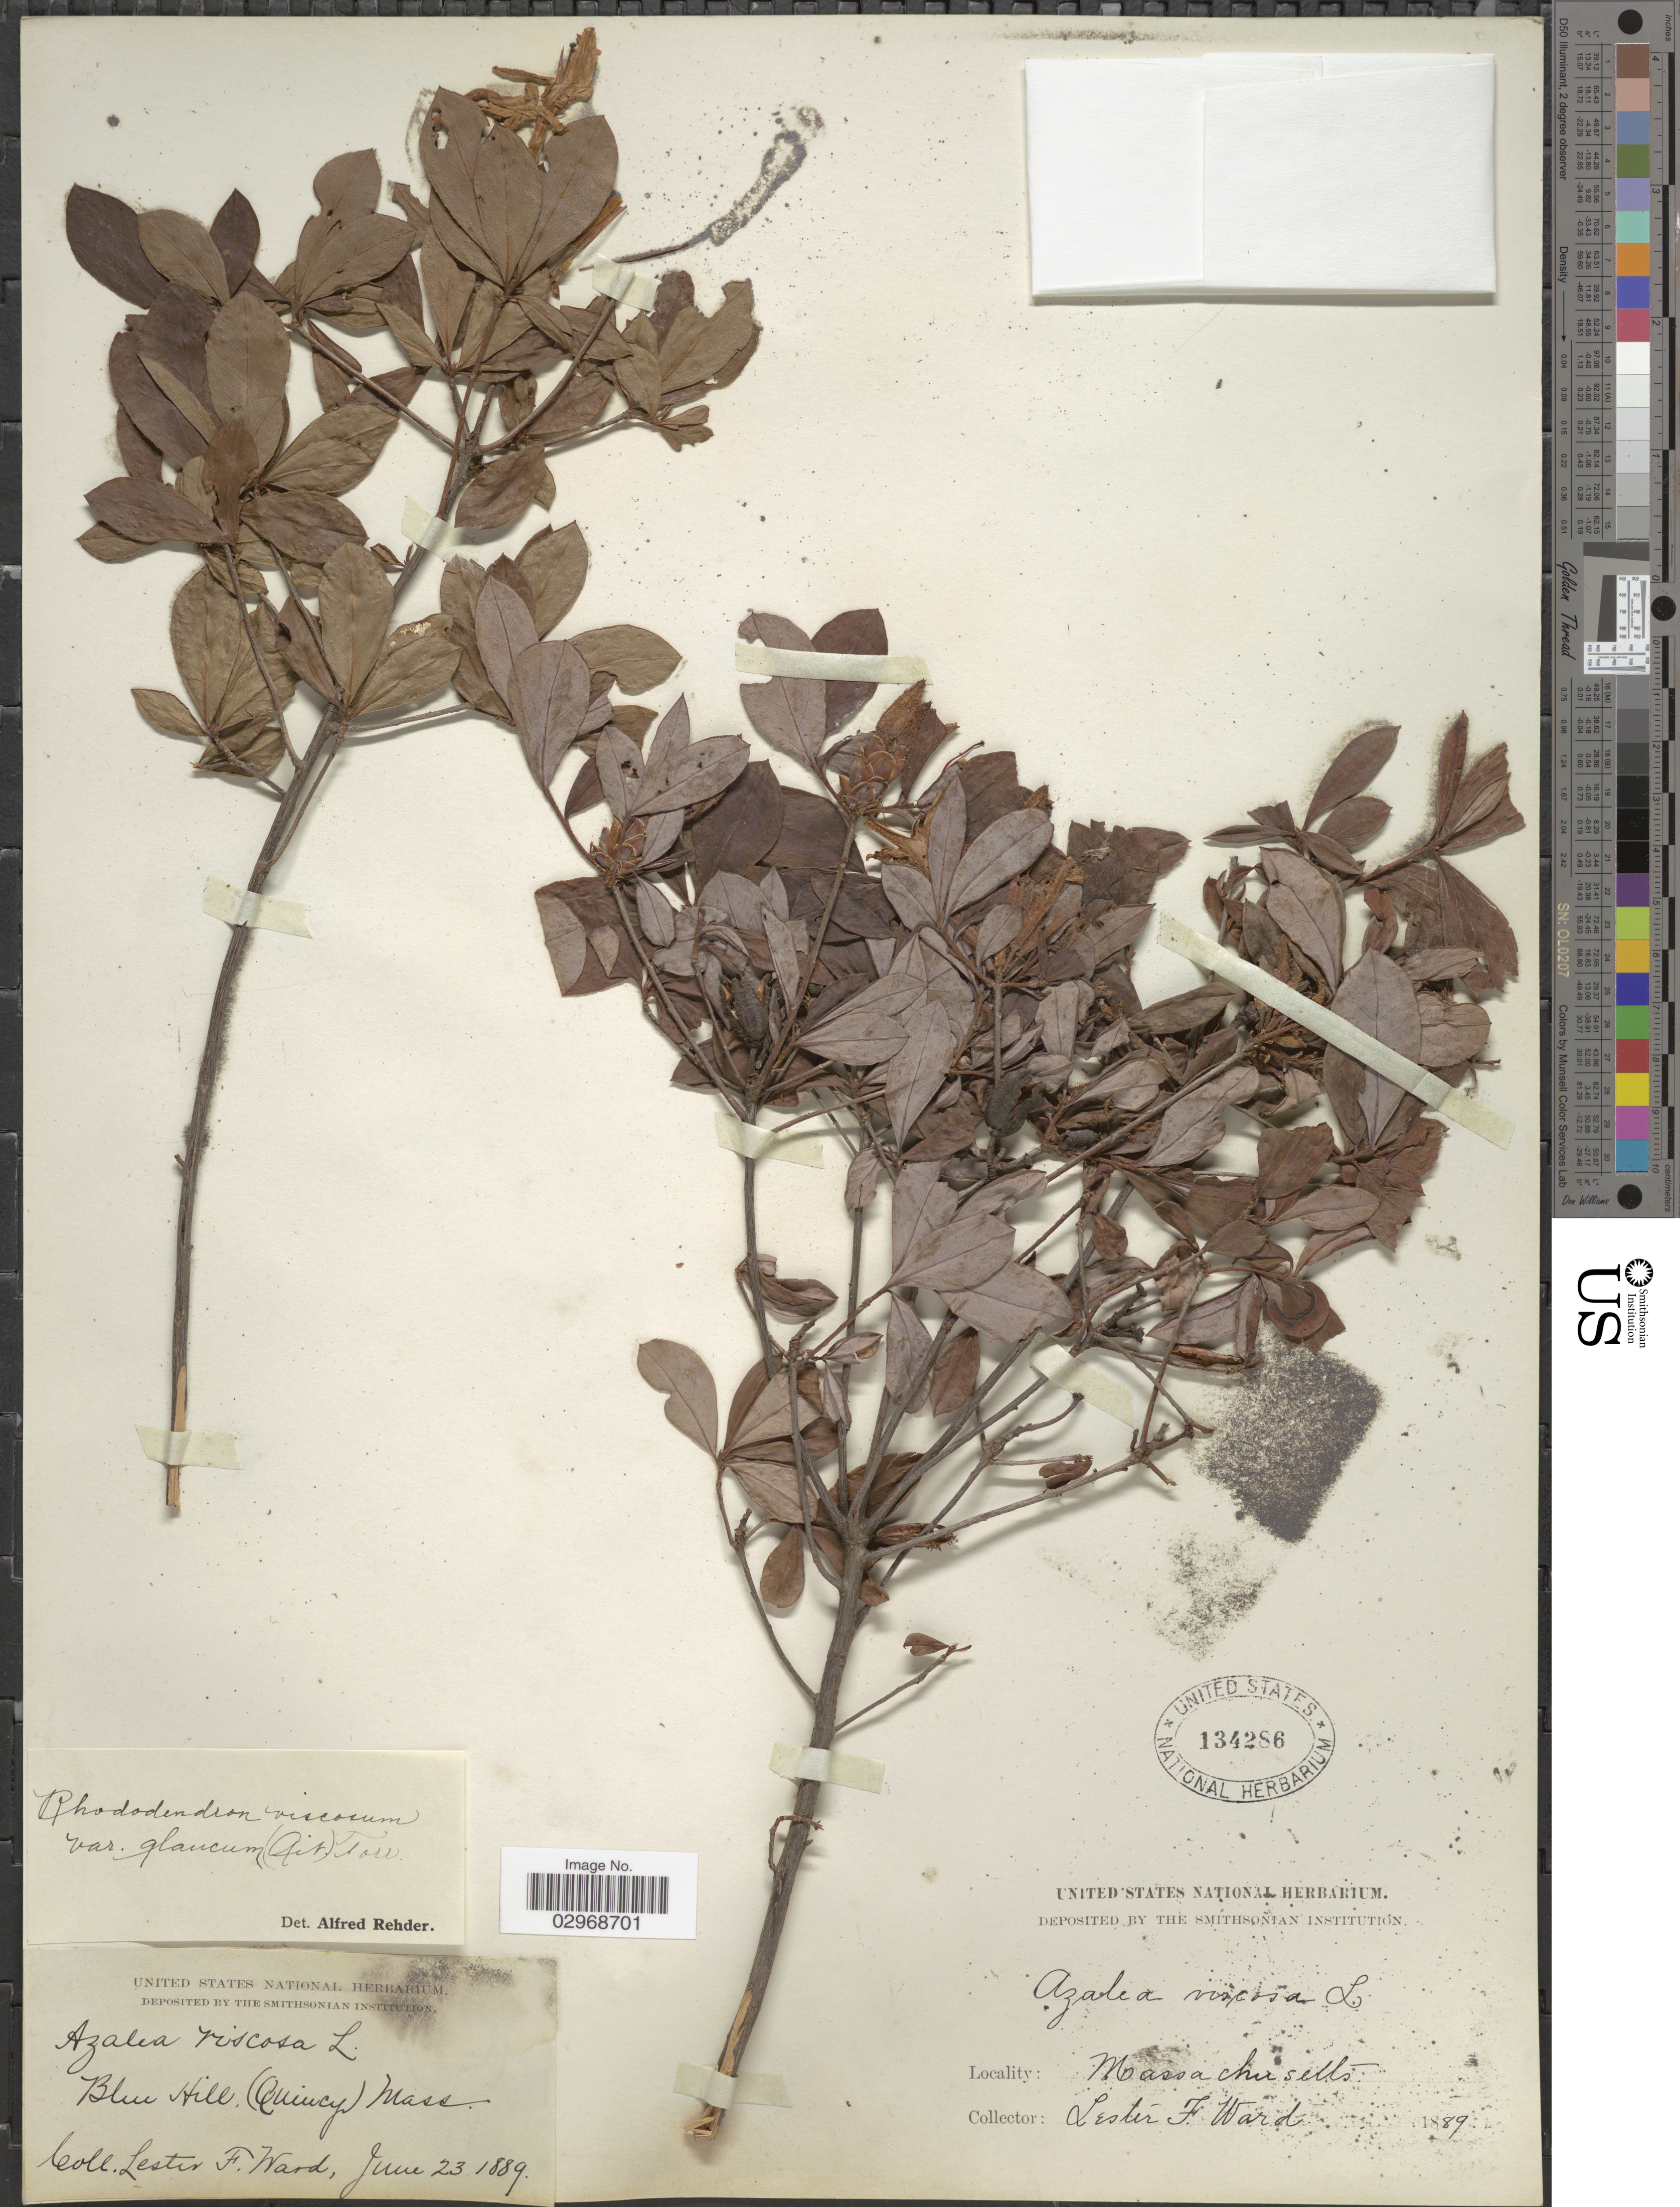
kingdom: Plantae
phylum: Tracheophyta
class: Magnoliopsida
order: Ericales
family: Ericaceae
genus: Rhododendron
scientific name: Rhododendron viscosum var. glaucum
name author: (Aiton) Torr.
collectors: L. F. Ward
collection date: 1889-06-23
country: United States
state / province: Massachusetts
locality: Blue Hill (Quincy) Mass.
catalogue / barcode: US 134286